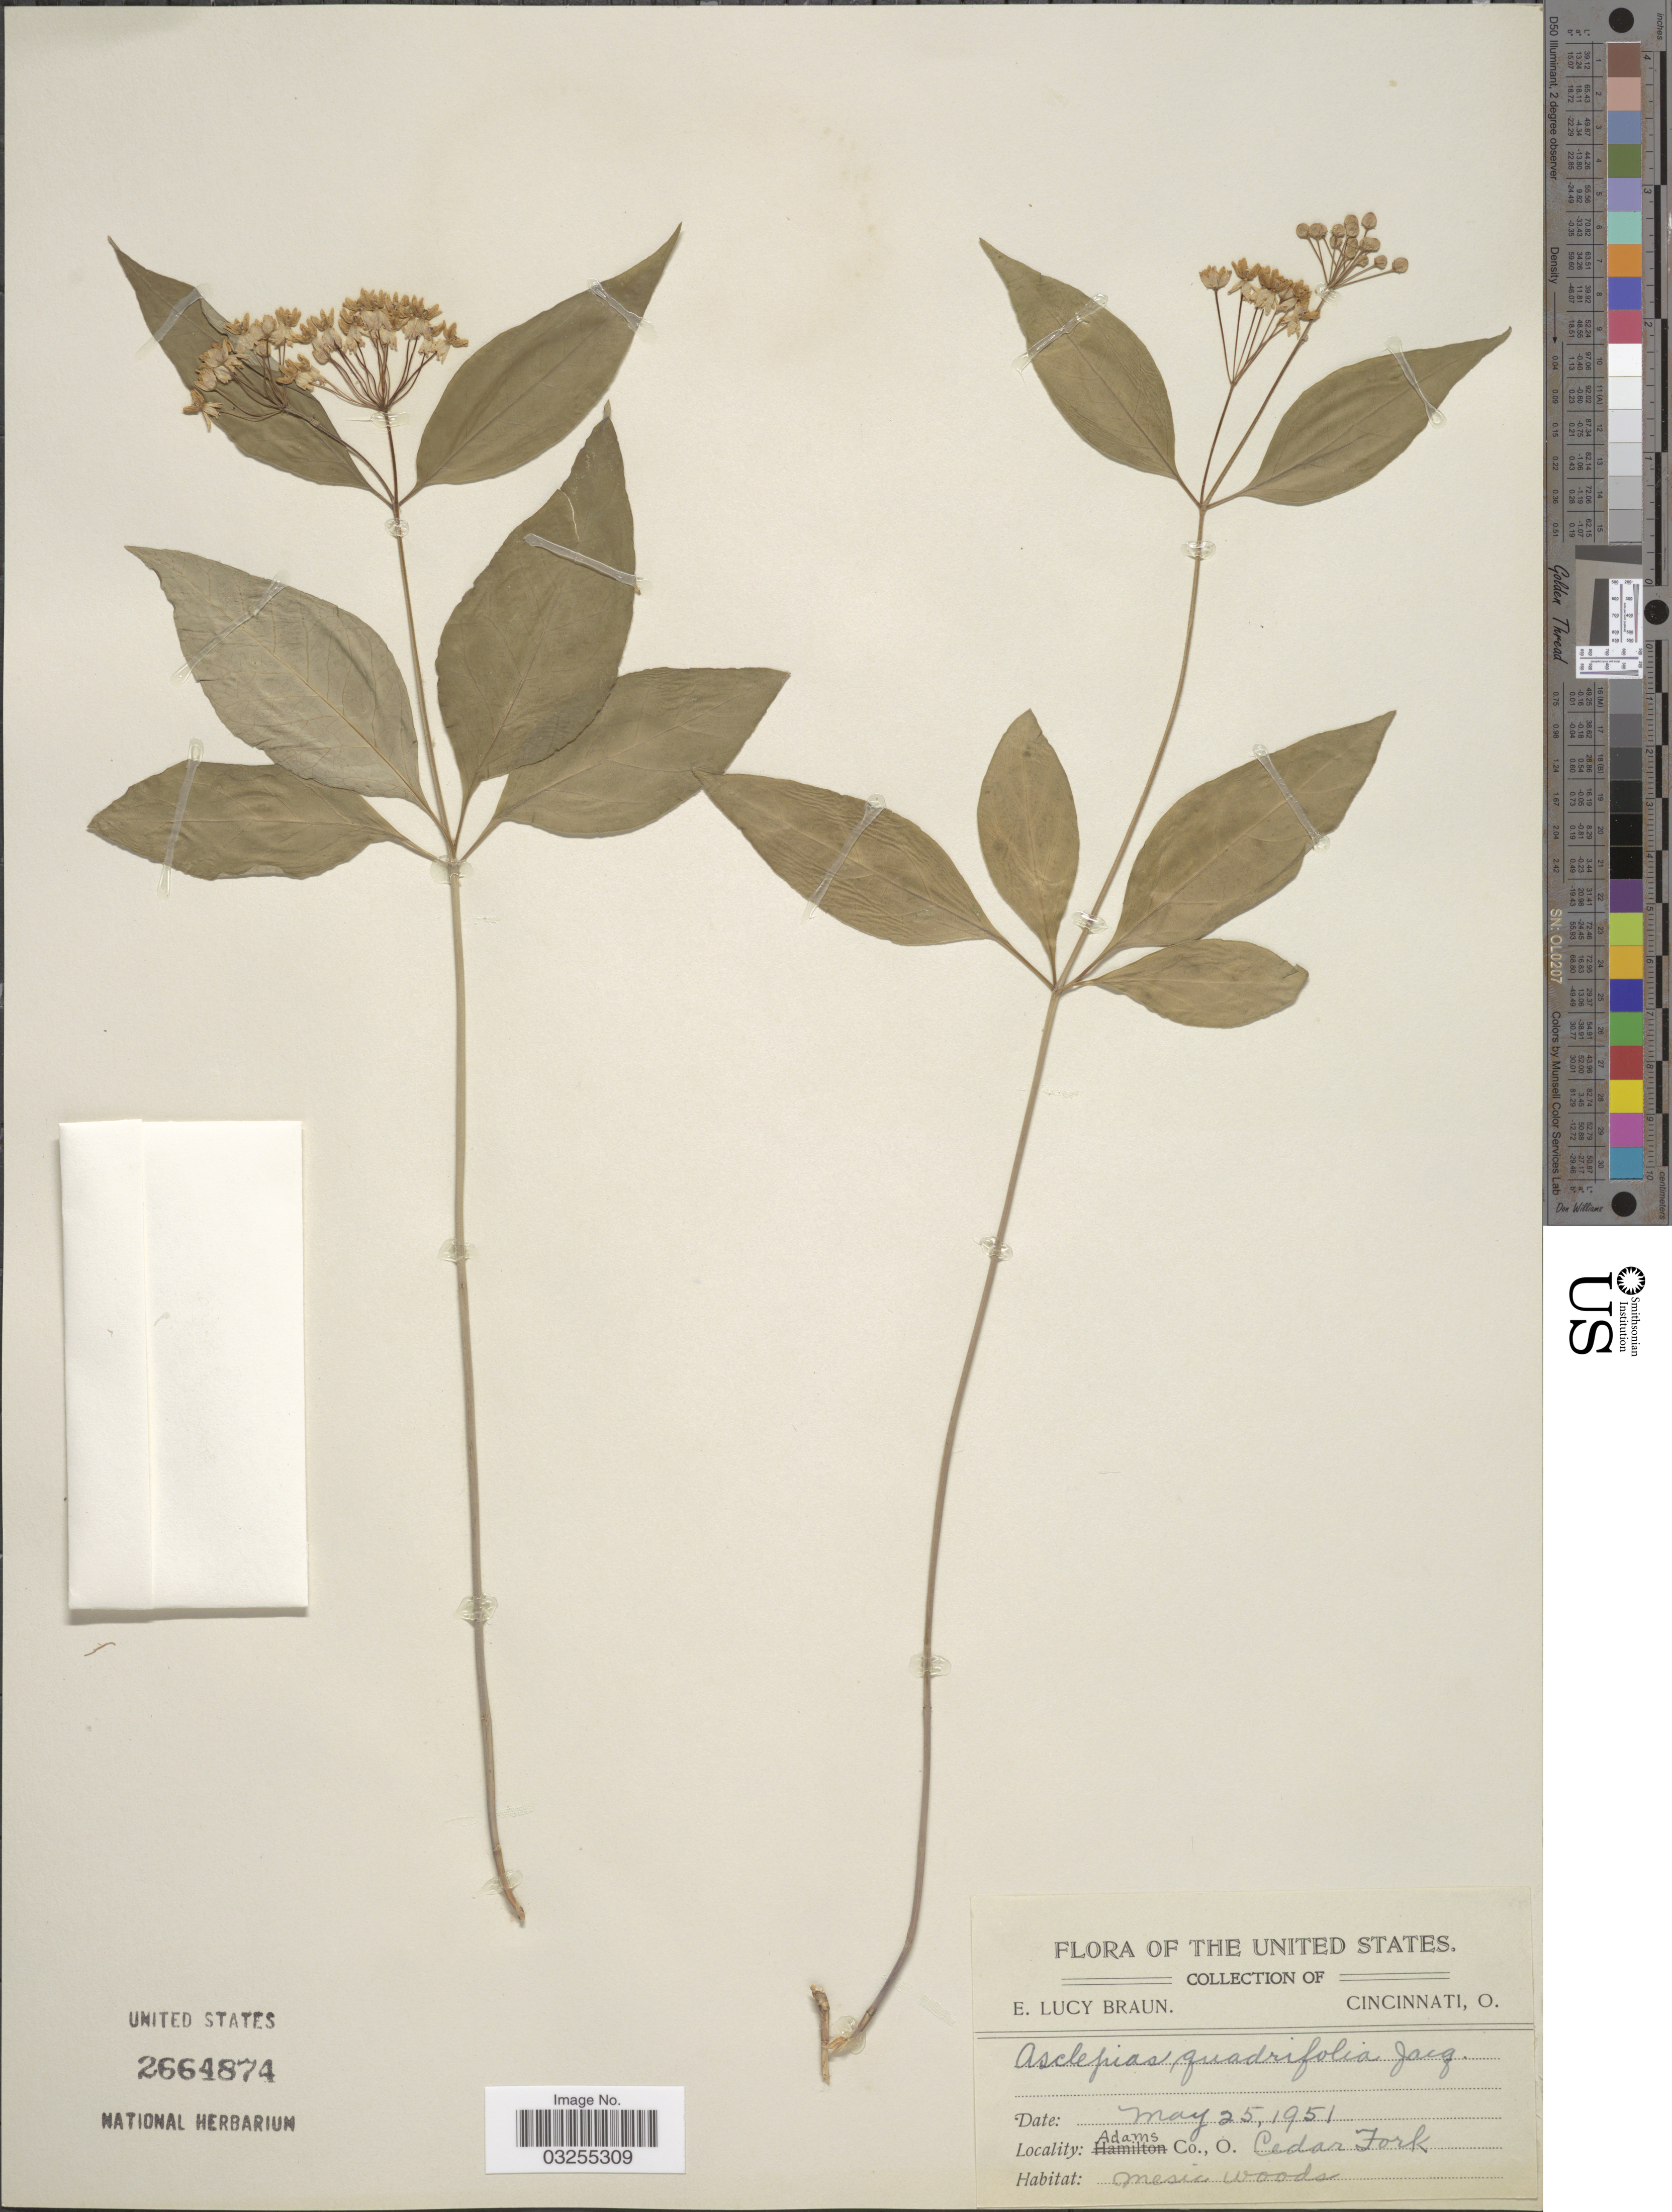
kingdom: Plantae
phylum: Tracheophyta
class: Magnoliopsida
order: Gentianales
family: Apocynaceae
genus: Asclepias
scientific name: Asclepias quadrifolia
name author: Jacq.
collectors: E. Braun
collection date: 1951-05-25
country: United States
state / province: Ohio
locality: Adams Co. Cedar Fork.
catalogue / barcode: US 2664874